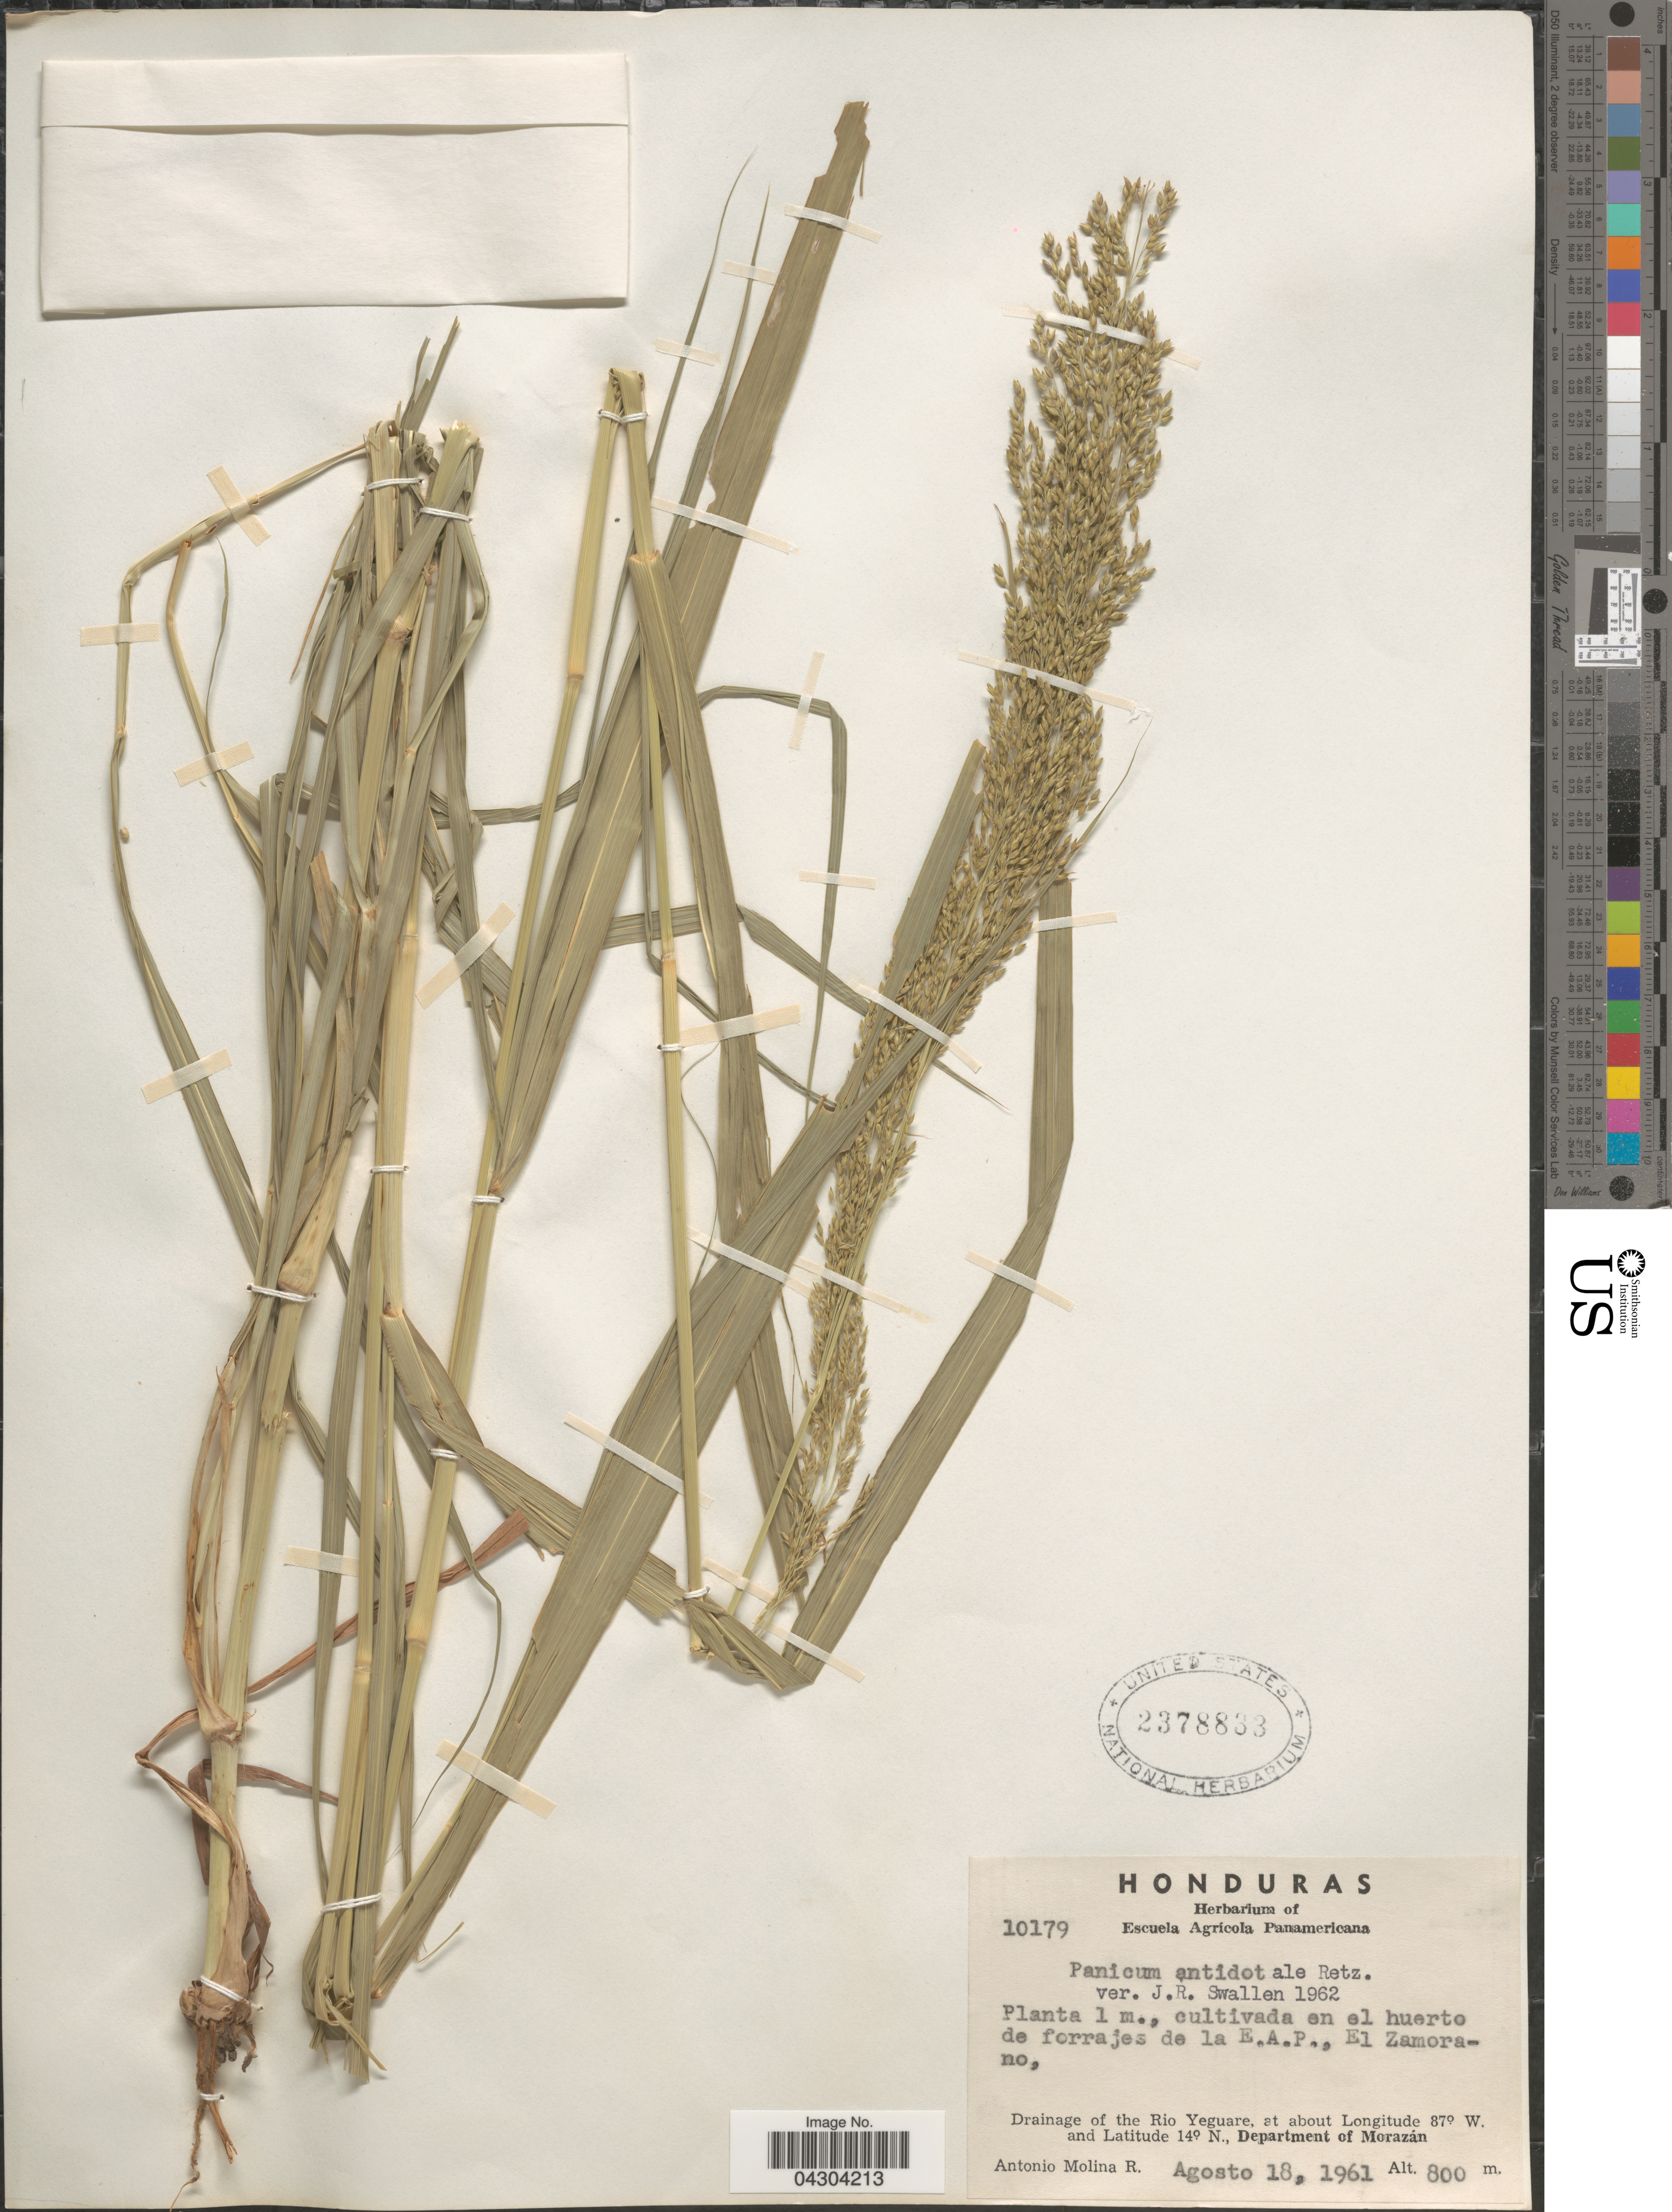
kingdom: Plantae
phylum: Tracheophyta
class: Liliopsida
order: Poales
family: Poaceae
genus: Panicum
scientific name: Panicum antidotale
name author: Retz.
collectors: A. Molina R.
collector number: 10179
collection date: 1961-08-18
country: Honduras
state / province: Fco. Morazán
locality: En el huerto de forrajes de la E.A.P., El Zamorano, Drainage of the Rio Yeguare, Department of Morazán.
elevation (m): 800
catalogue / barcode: US 2378833